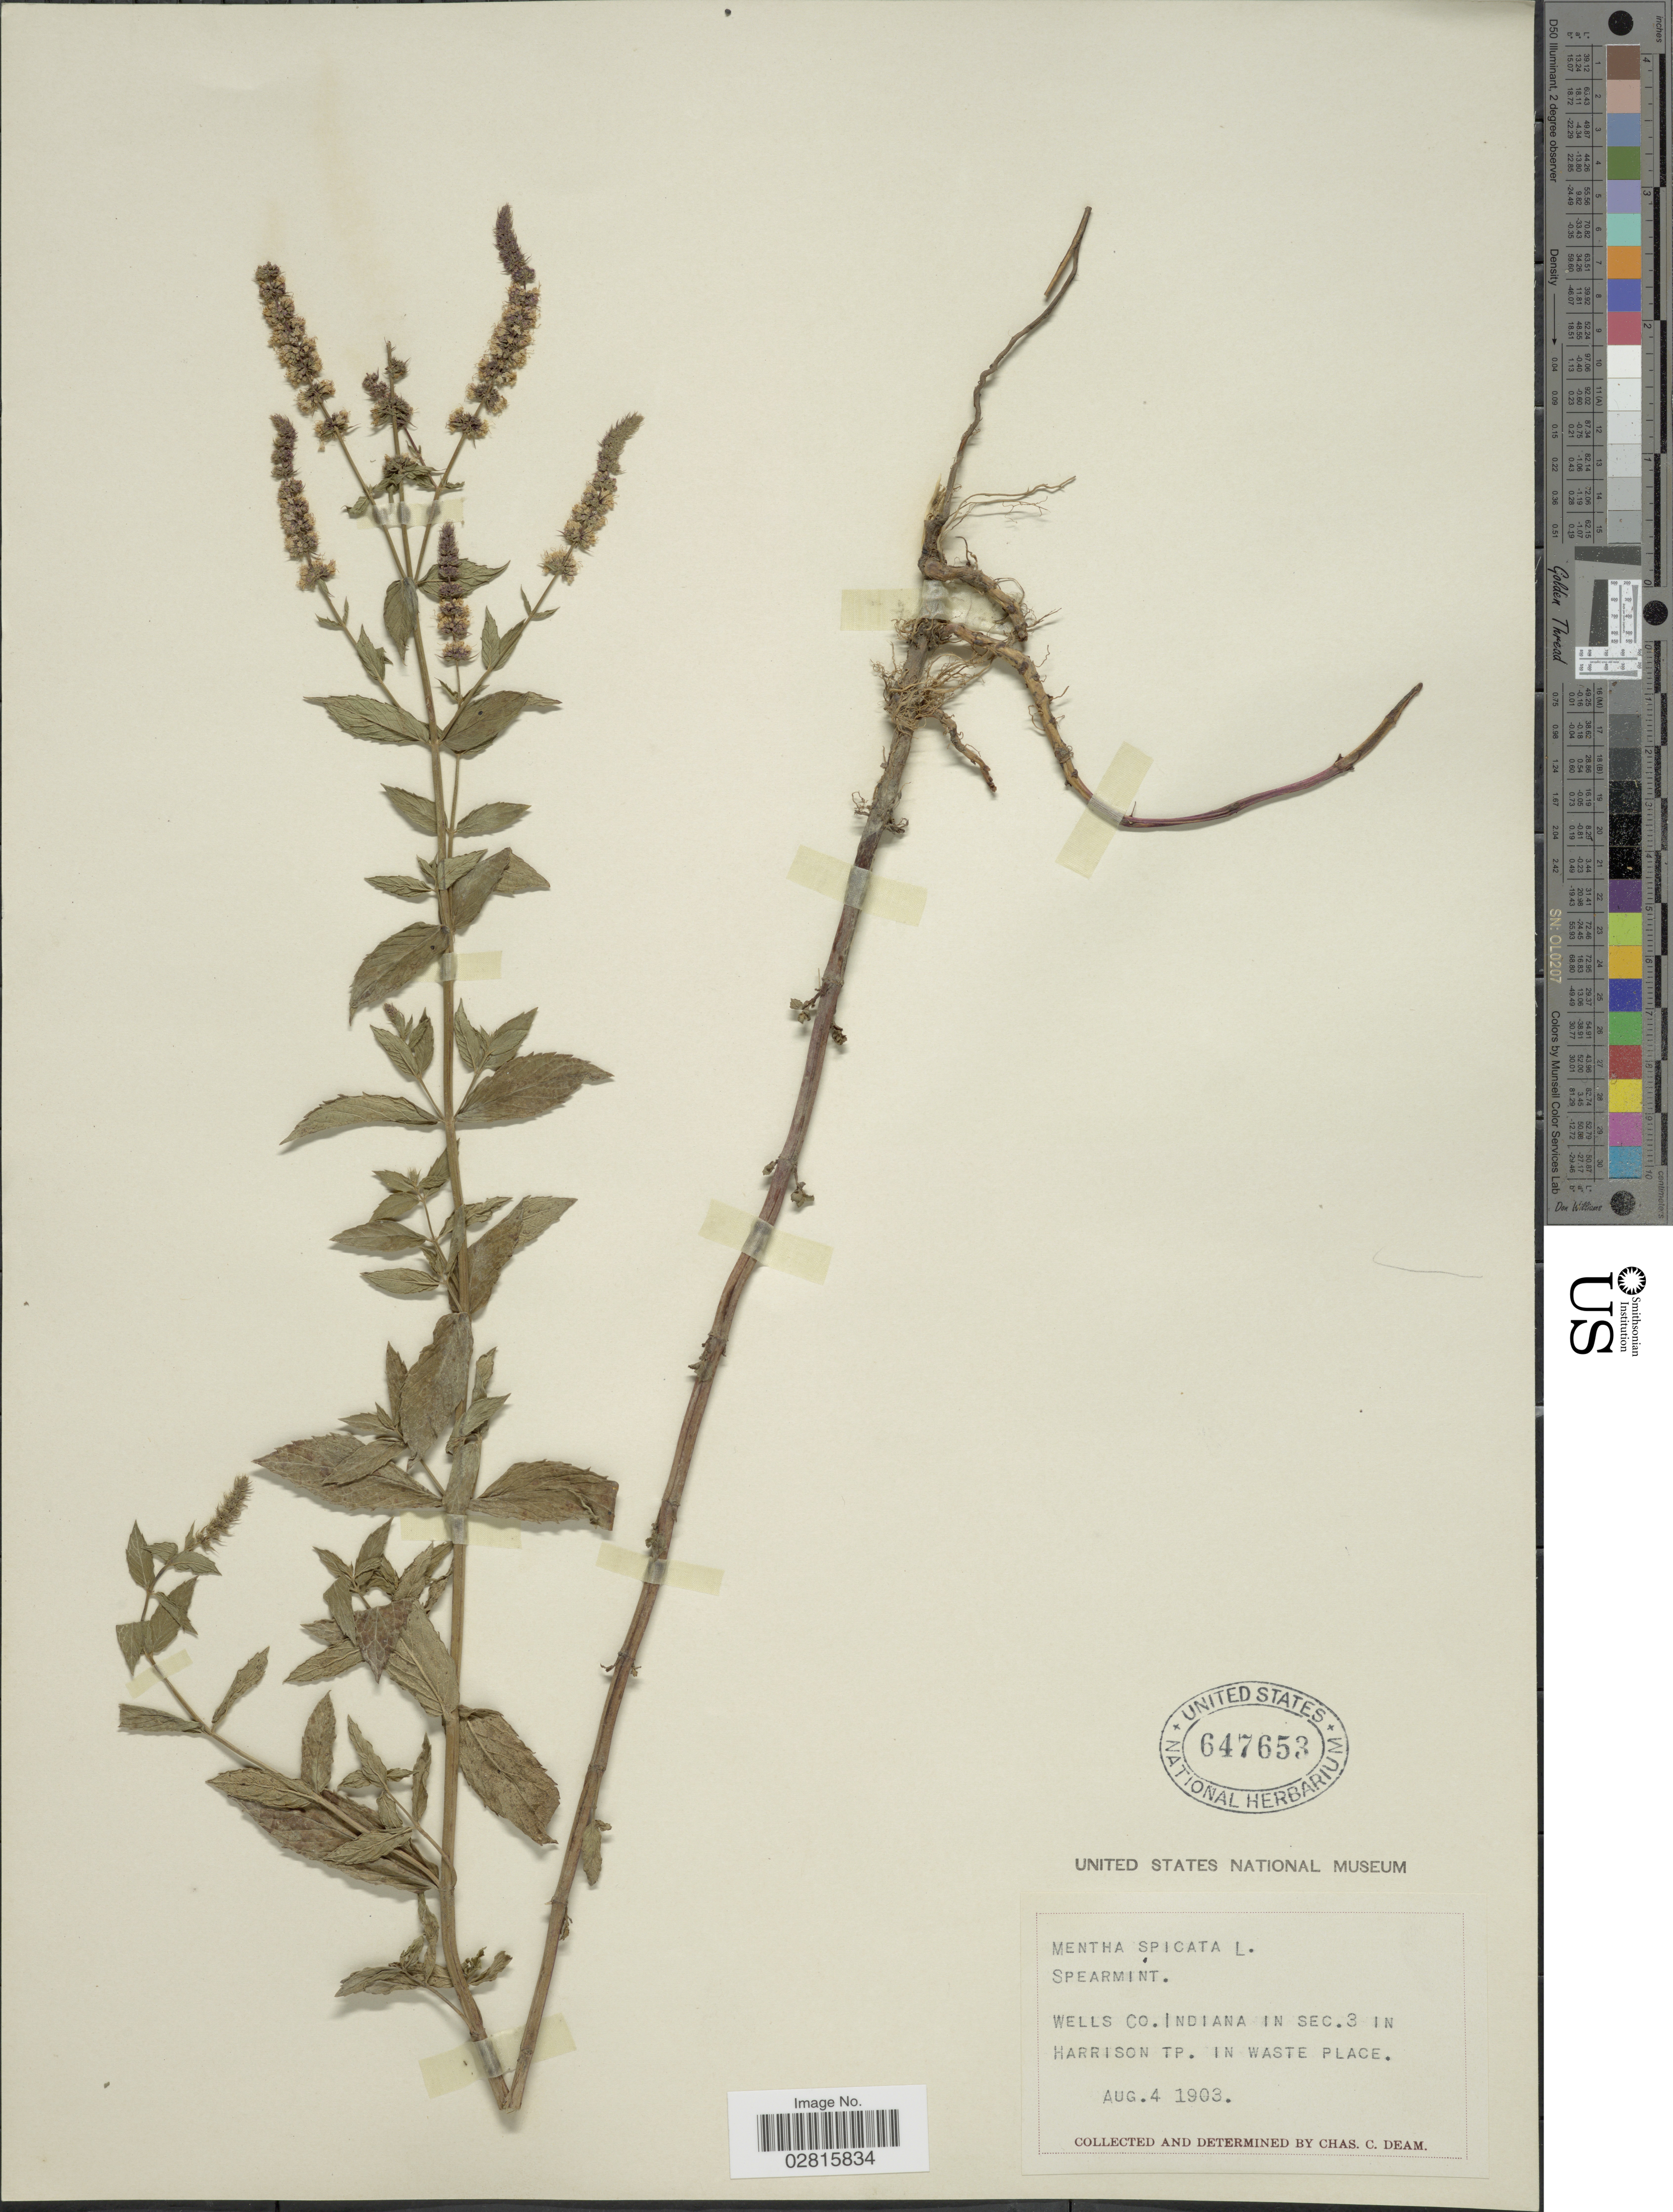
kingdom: Plantae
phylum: Tracheophyta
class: Magnoliopsida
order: Lamiales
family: Lamiaceae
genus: Mentha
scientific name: Mentha spicata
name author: L.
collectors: C. C. Deam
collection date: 1903-08-04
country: United States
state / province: Indiana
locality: Wells Co. Indiana in sec. 3 in Harrison Tp. in waste place.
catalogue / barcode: US 647653